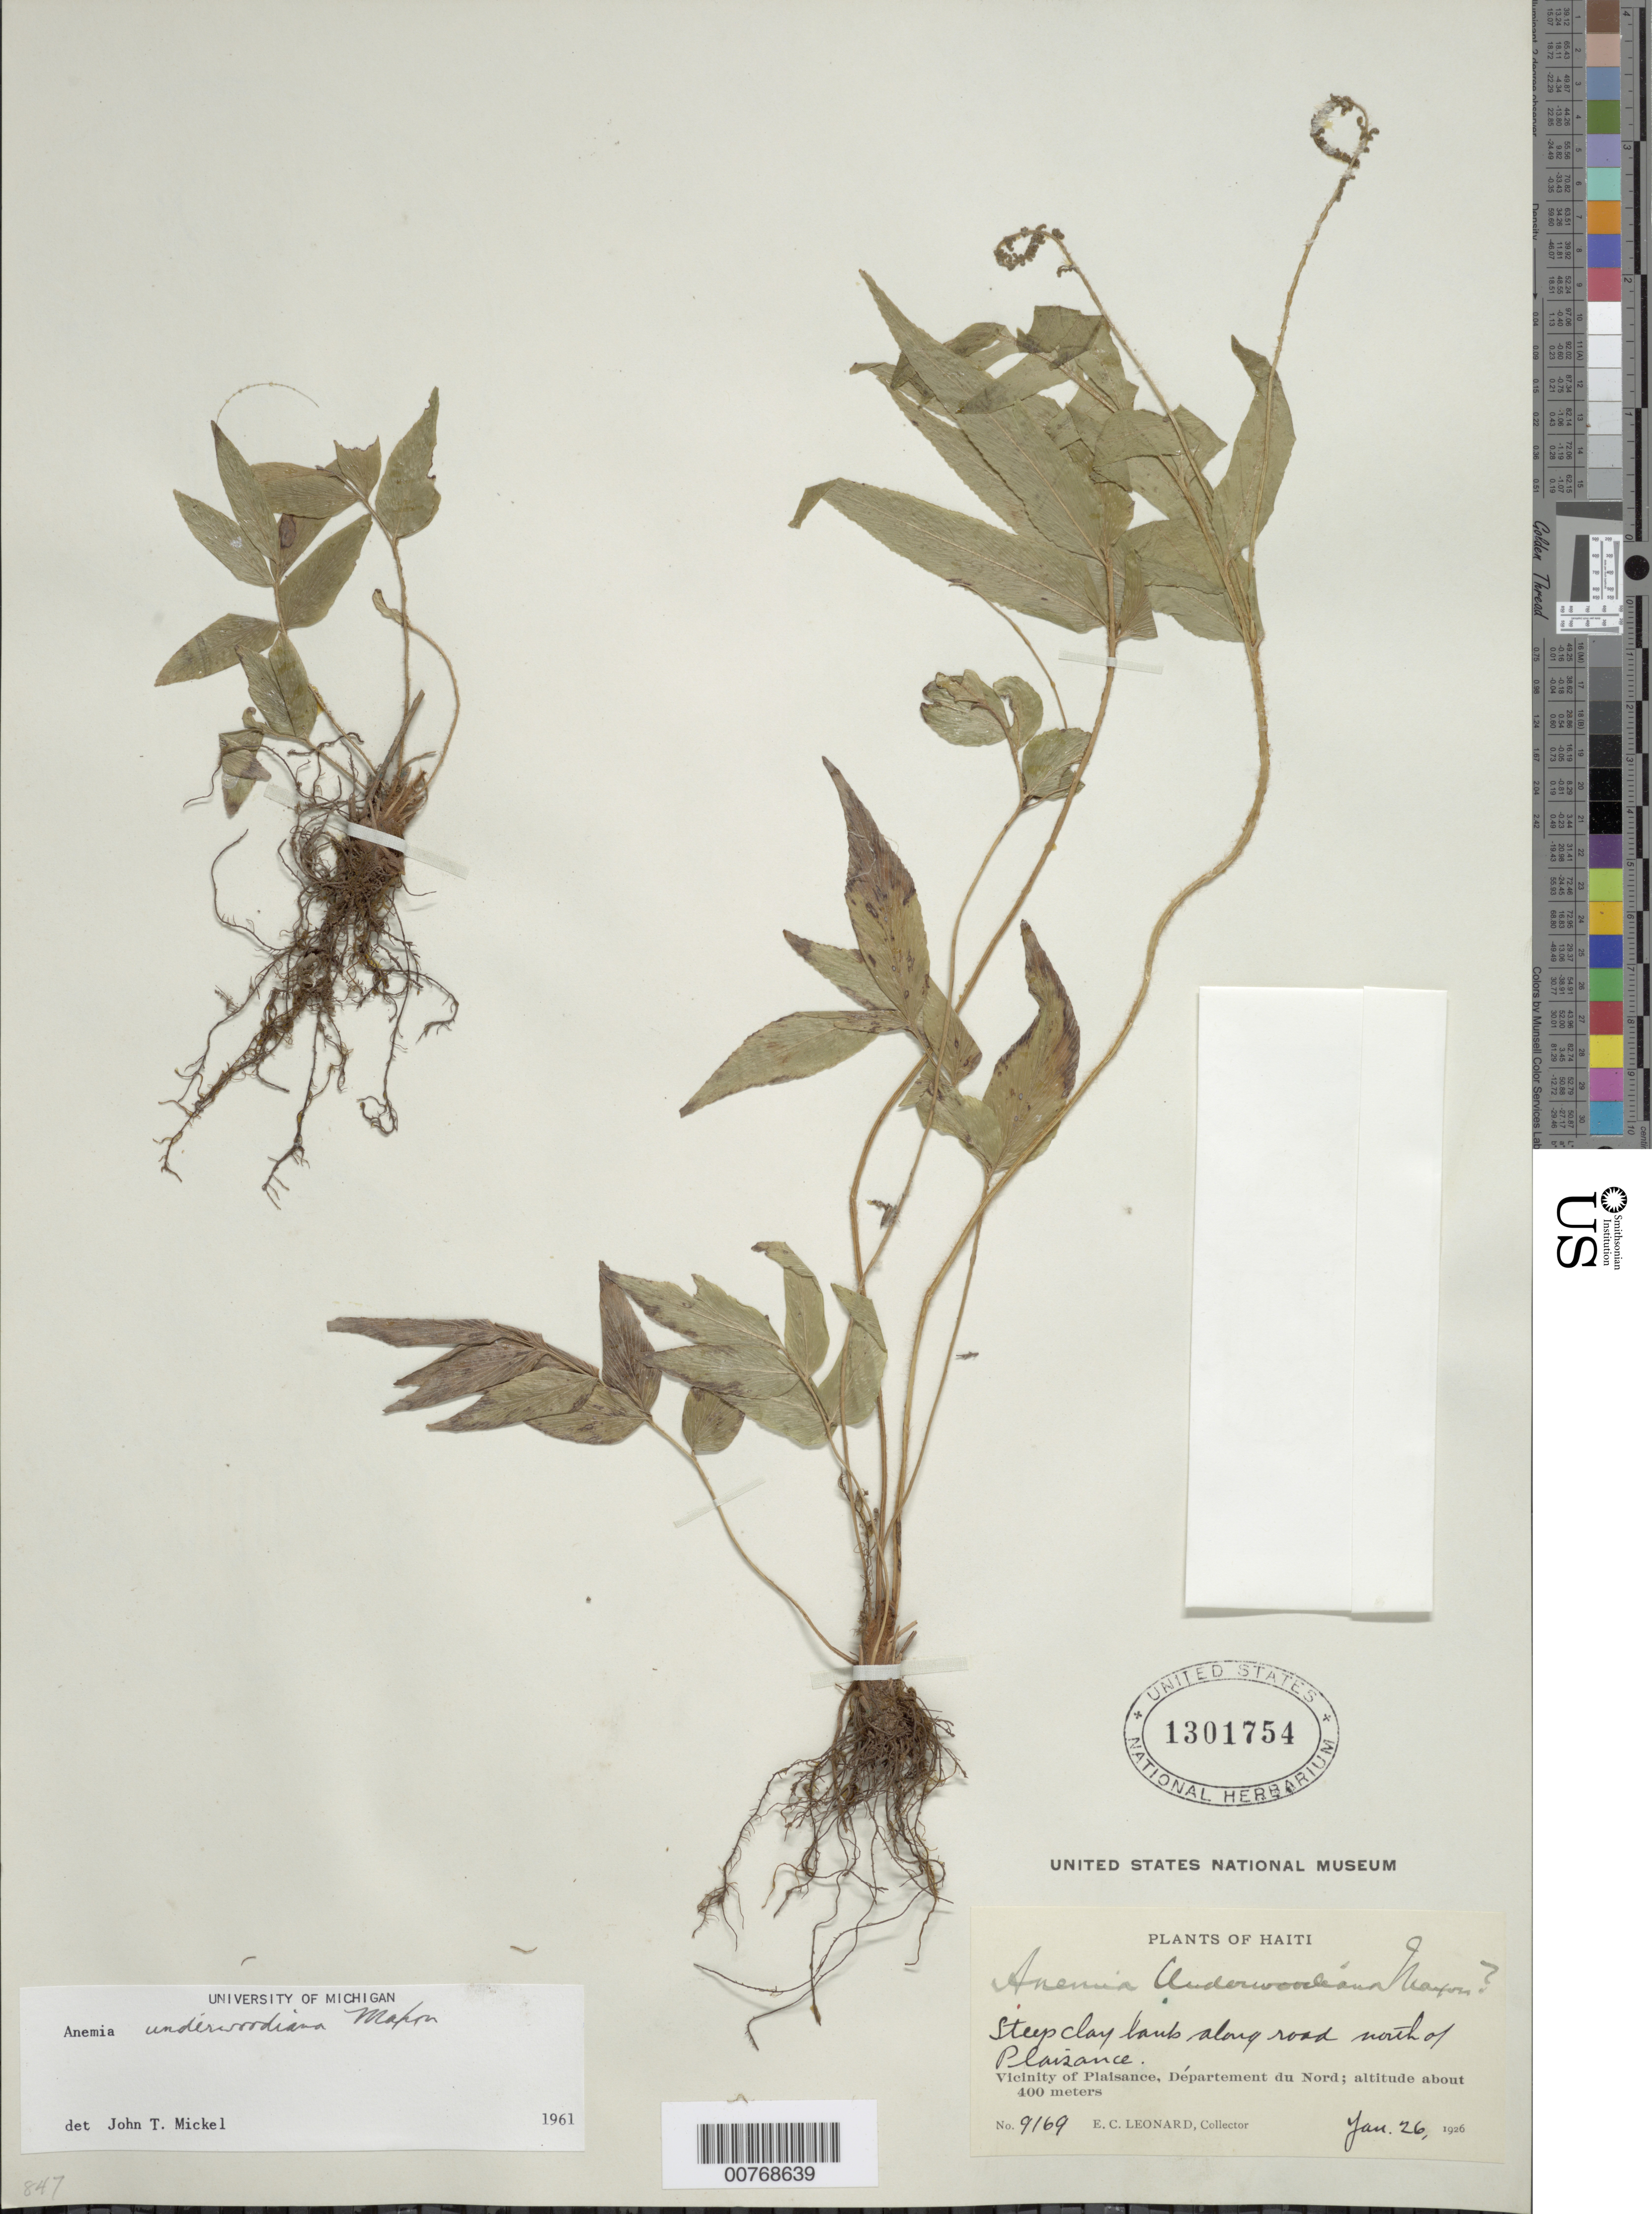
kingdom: Plantae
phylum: Tracheophyta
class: Polypodiopsida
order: Schizaeales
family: Anemiaceae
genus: Anemia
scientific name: Anemia underwoodiana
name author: Maxon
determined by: Mickel, J. T., (NY), New York Botanical Garden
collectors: E. C. Leonard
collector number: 9169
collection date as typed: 26 Jan 1926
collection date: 1926-01-26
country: Haiti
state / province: Nord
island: Hispaniola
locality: Vicinity of Plaisance, Departement du Nord, along road north of Plaisance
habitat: Steep clay bank along road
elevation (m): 400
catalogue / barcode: US 1301754